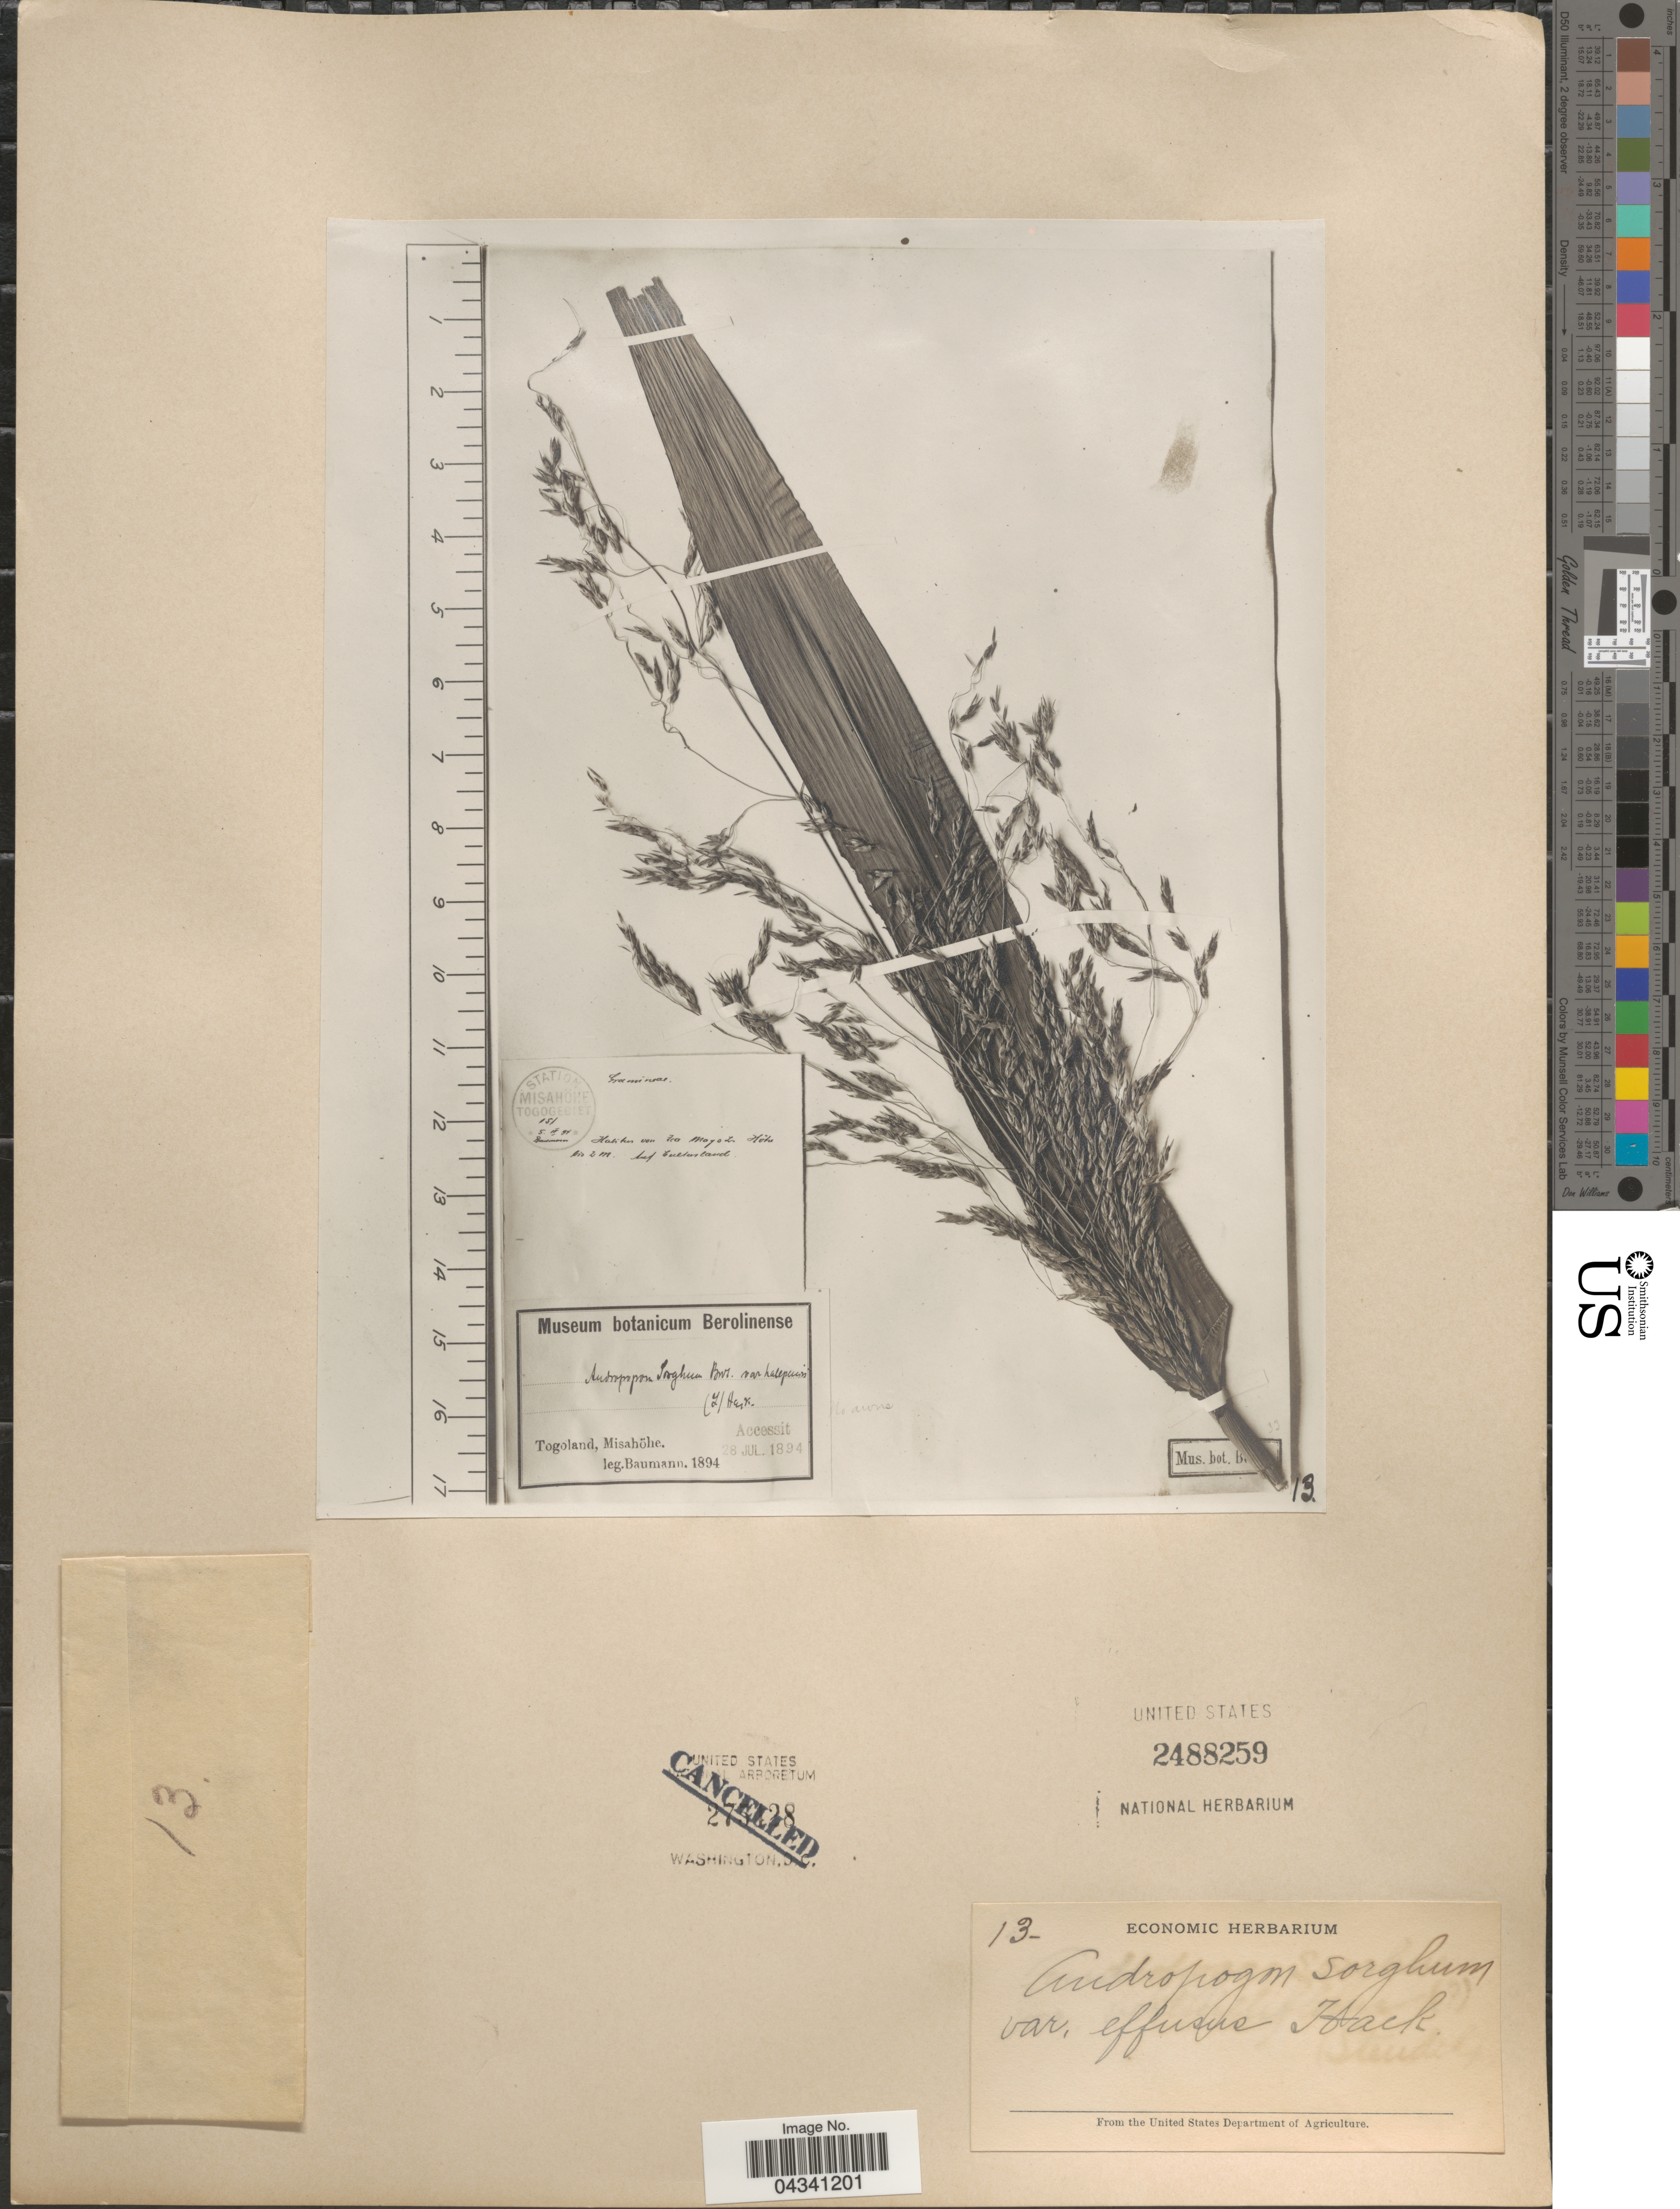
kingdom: Plantae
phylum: Tracheophyta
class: Liliopsida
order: Poales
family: Poaceae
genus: Sorghum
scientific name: Sorghum sp.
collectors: -. Baumann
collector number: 13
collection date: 1894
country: Togo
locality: Togoland, Misahöhe.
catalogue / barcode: US 2488259